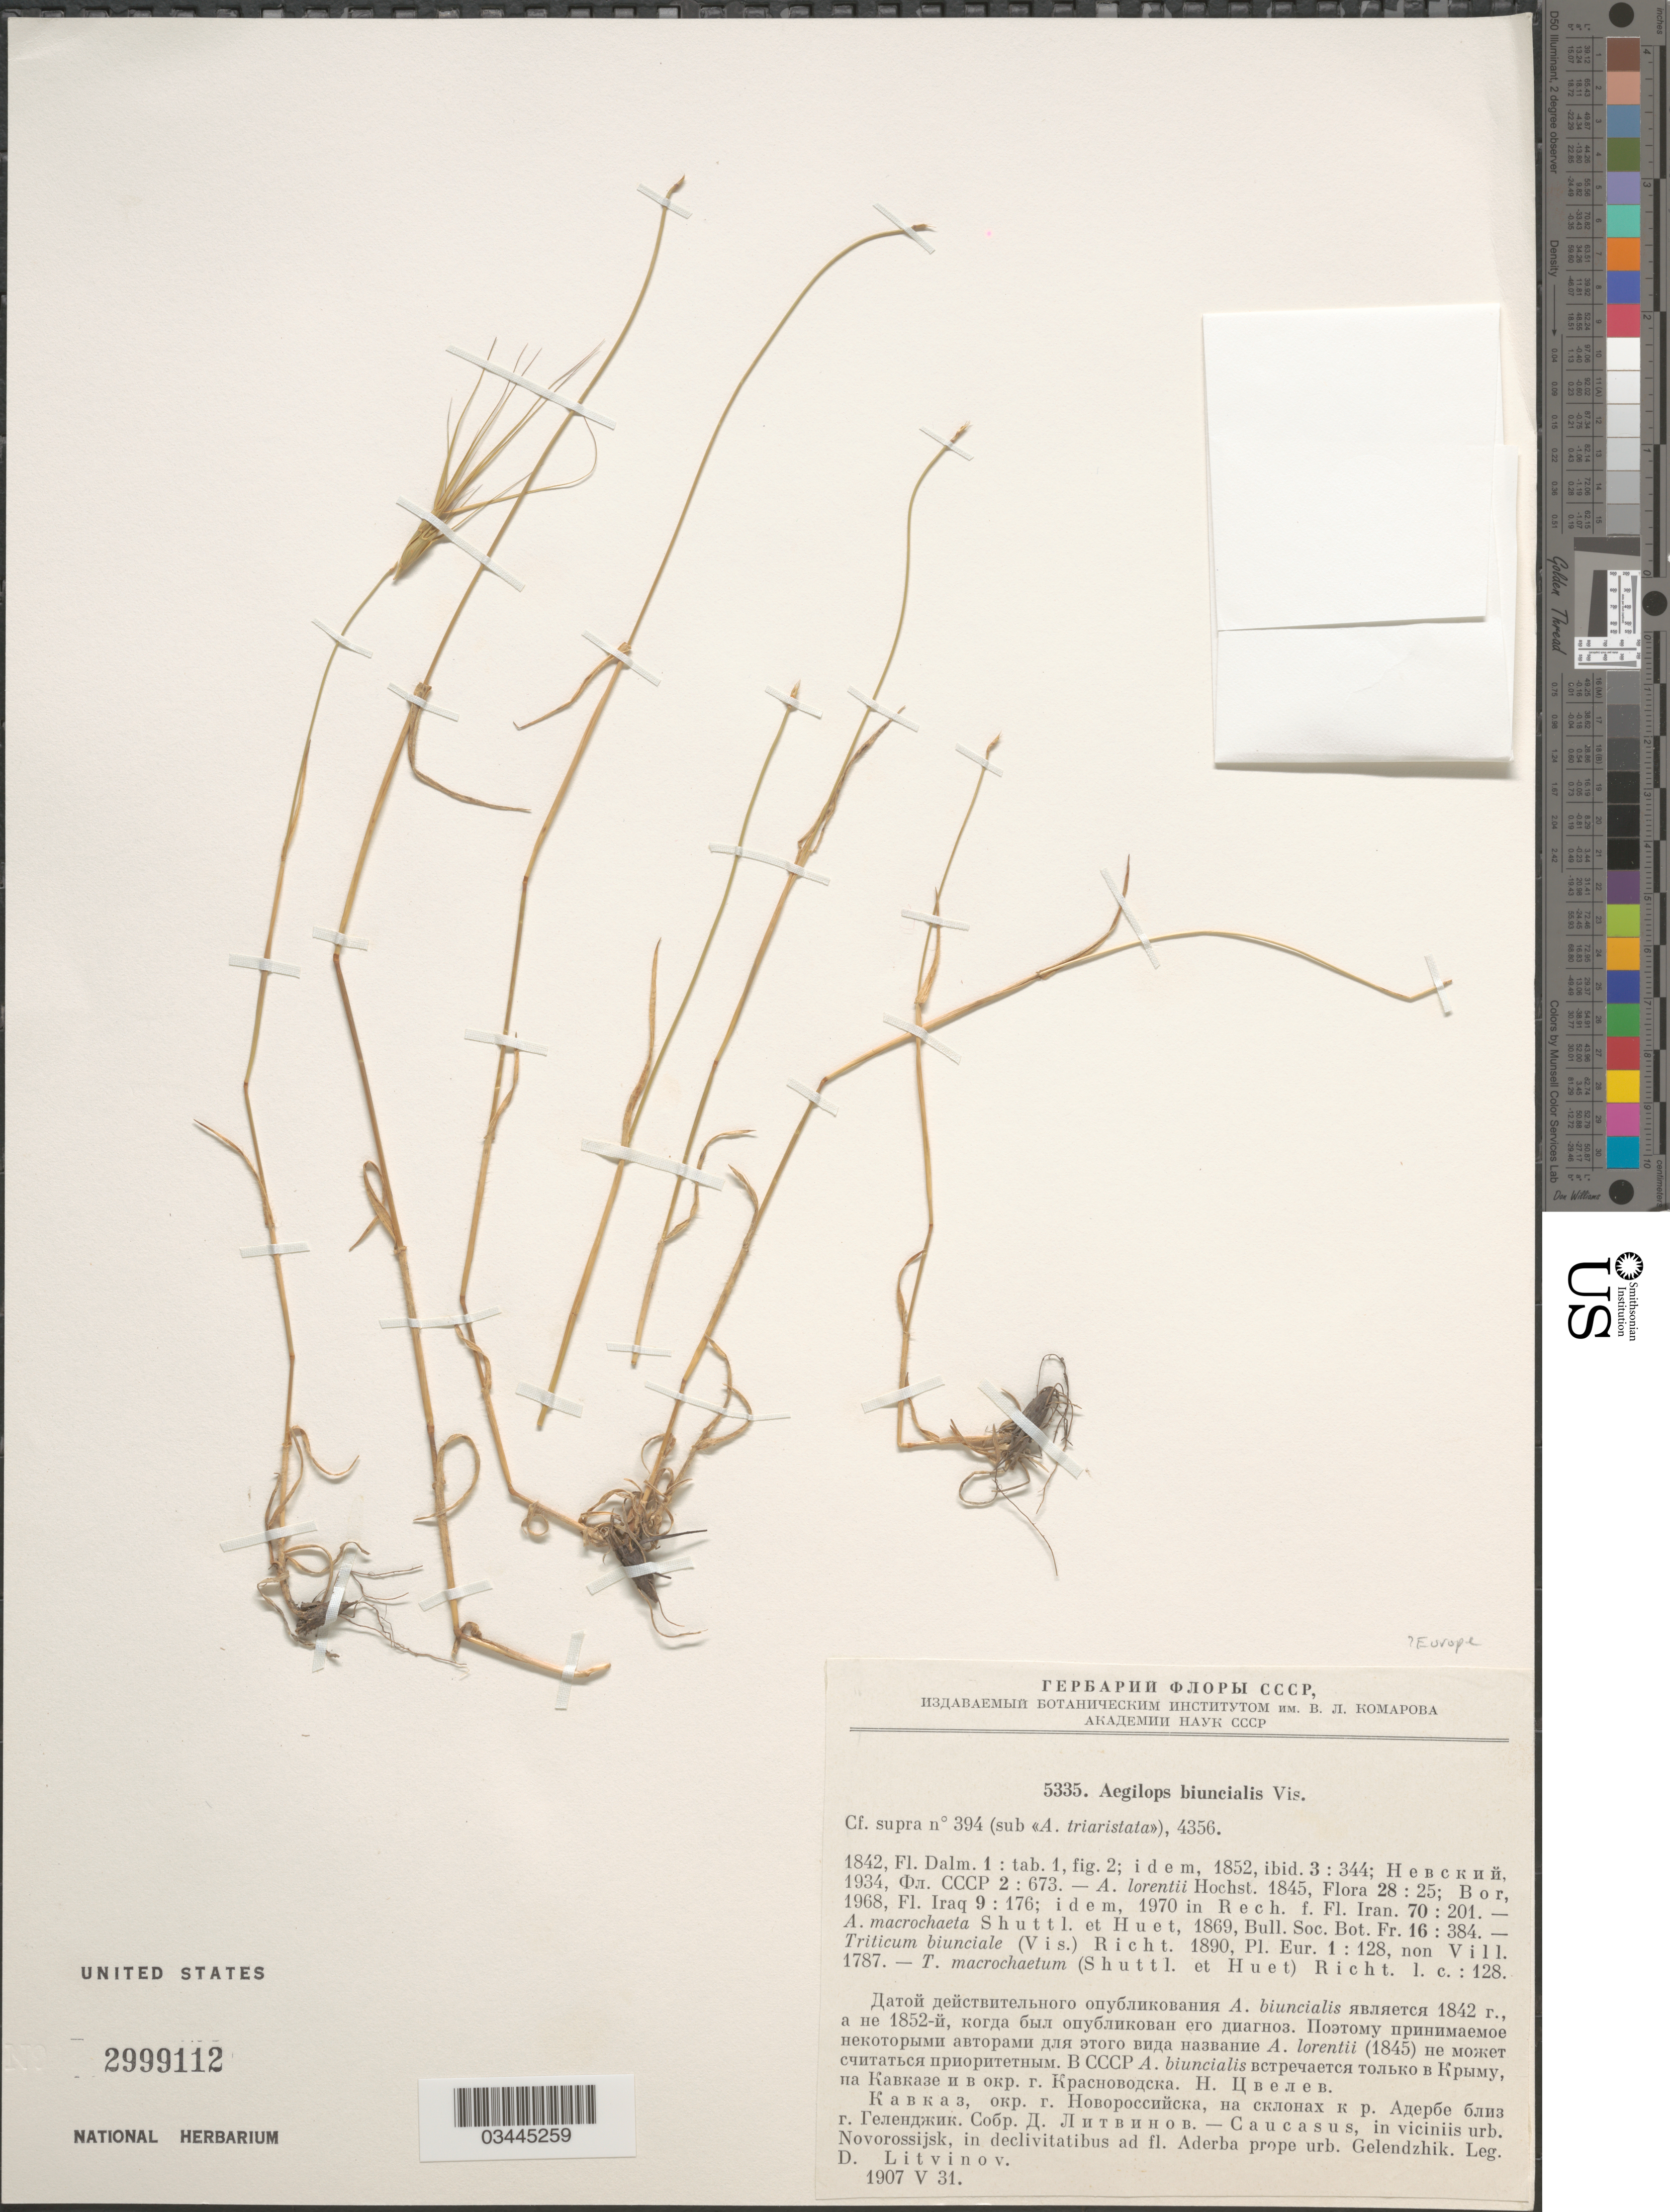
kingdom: Plantae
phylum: Tracheophyta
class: Liliopsida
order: Poales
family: Poaceae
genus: Aegilops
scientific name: Aegilops biuncialis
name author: Vis.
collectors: D. Litvinov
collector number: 5335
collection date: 1907-05-31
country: Russian Federation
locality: Caucasus, in viciniis urb. Novorossijsk, in declivitatibus ad fl. Aderba prope urb. Gelendzhik. [unsure placement]Europe.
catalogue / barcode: US 2999112